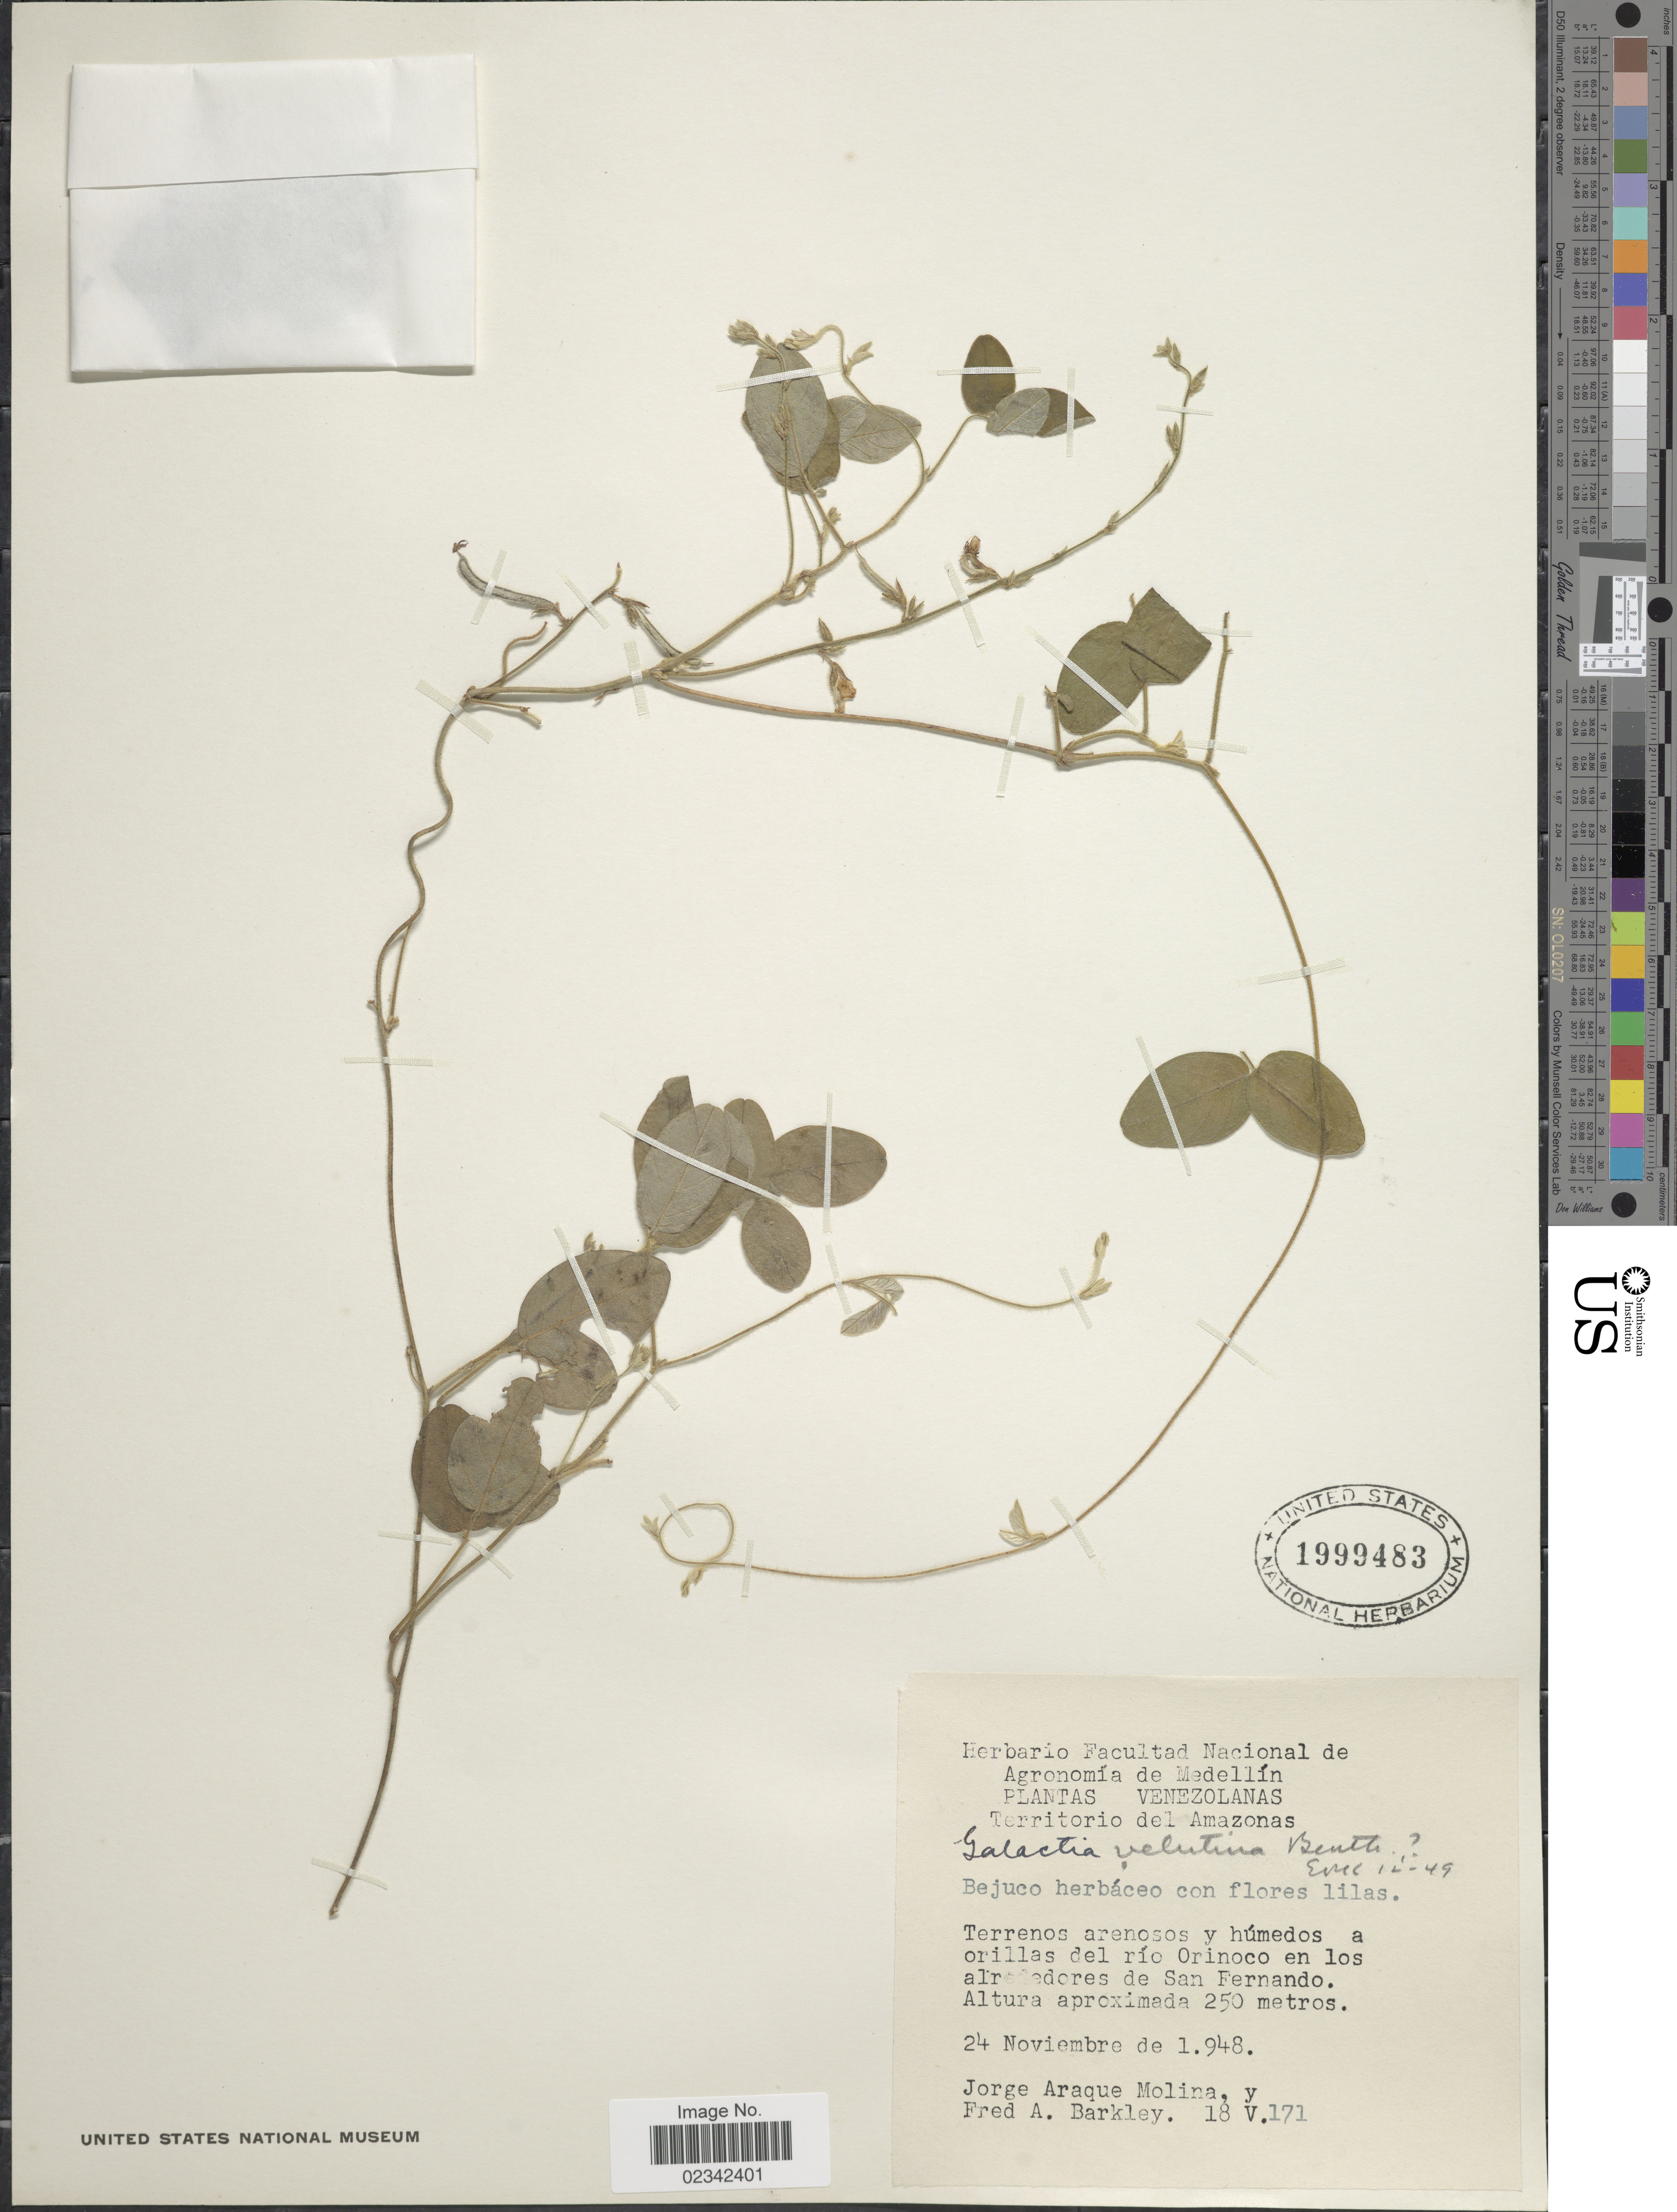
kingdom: Plantae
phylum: Tracheophyta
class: Magnoliopsida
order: Fabales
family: Fabaceae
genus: Galactia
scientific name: Galactia striata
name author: (Jacq.) Urb.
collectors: J. A. Molina & F. A. Barkley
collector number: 18V171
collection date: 1948-11-24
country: Venezuela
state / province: Amazonas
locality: Orillas del rico Orinoco en los alrededores de San Fernando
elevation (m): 250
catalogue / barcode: US 1999483